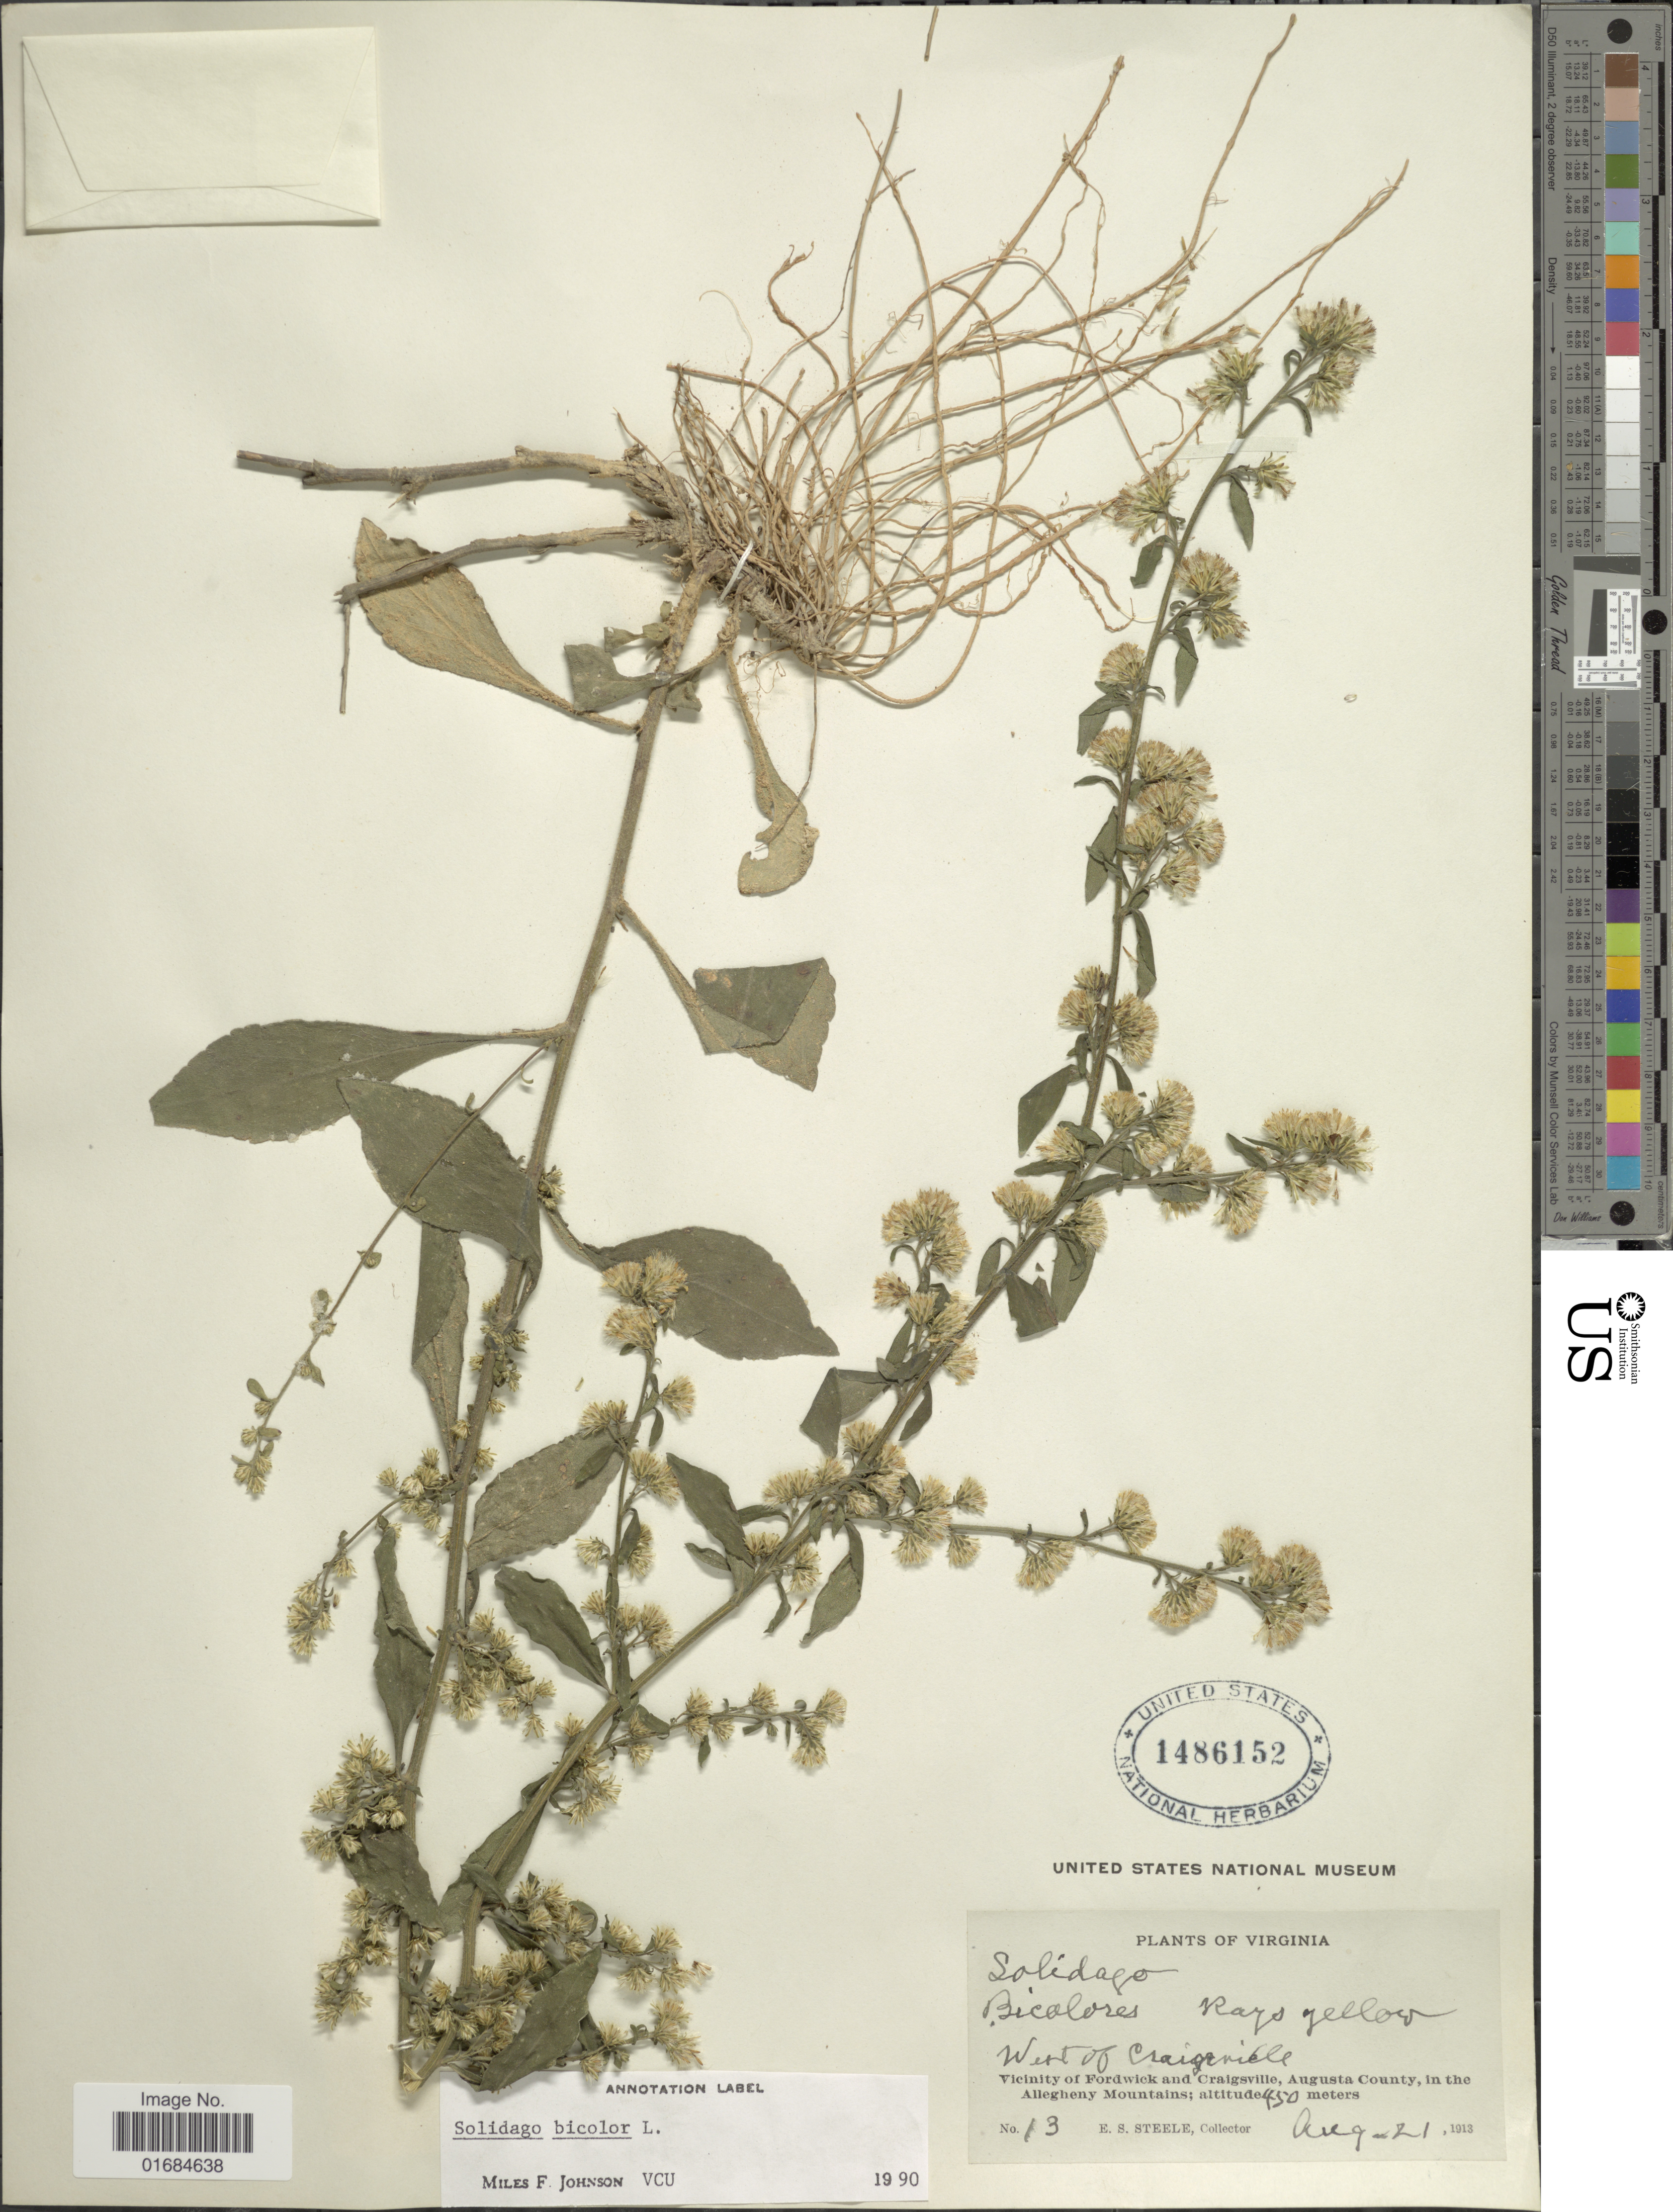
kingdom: Plantae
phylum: Tracheophyta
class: Magnoliopsida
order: Asterales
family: Asteraceae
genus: Solidago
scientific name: Solidago bicolor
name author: L.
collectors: E. Steele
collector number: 13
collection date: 1913-08-21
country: United States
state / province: Virginia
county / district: Augusta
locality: Went of Craigsville, Vicinity of Fordwick and Craigsville, Augusta County, in the Allegheny Mountains.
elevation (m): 450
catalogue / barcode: US 1486152